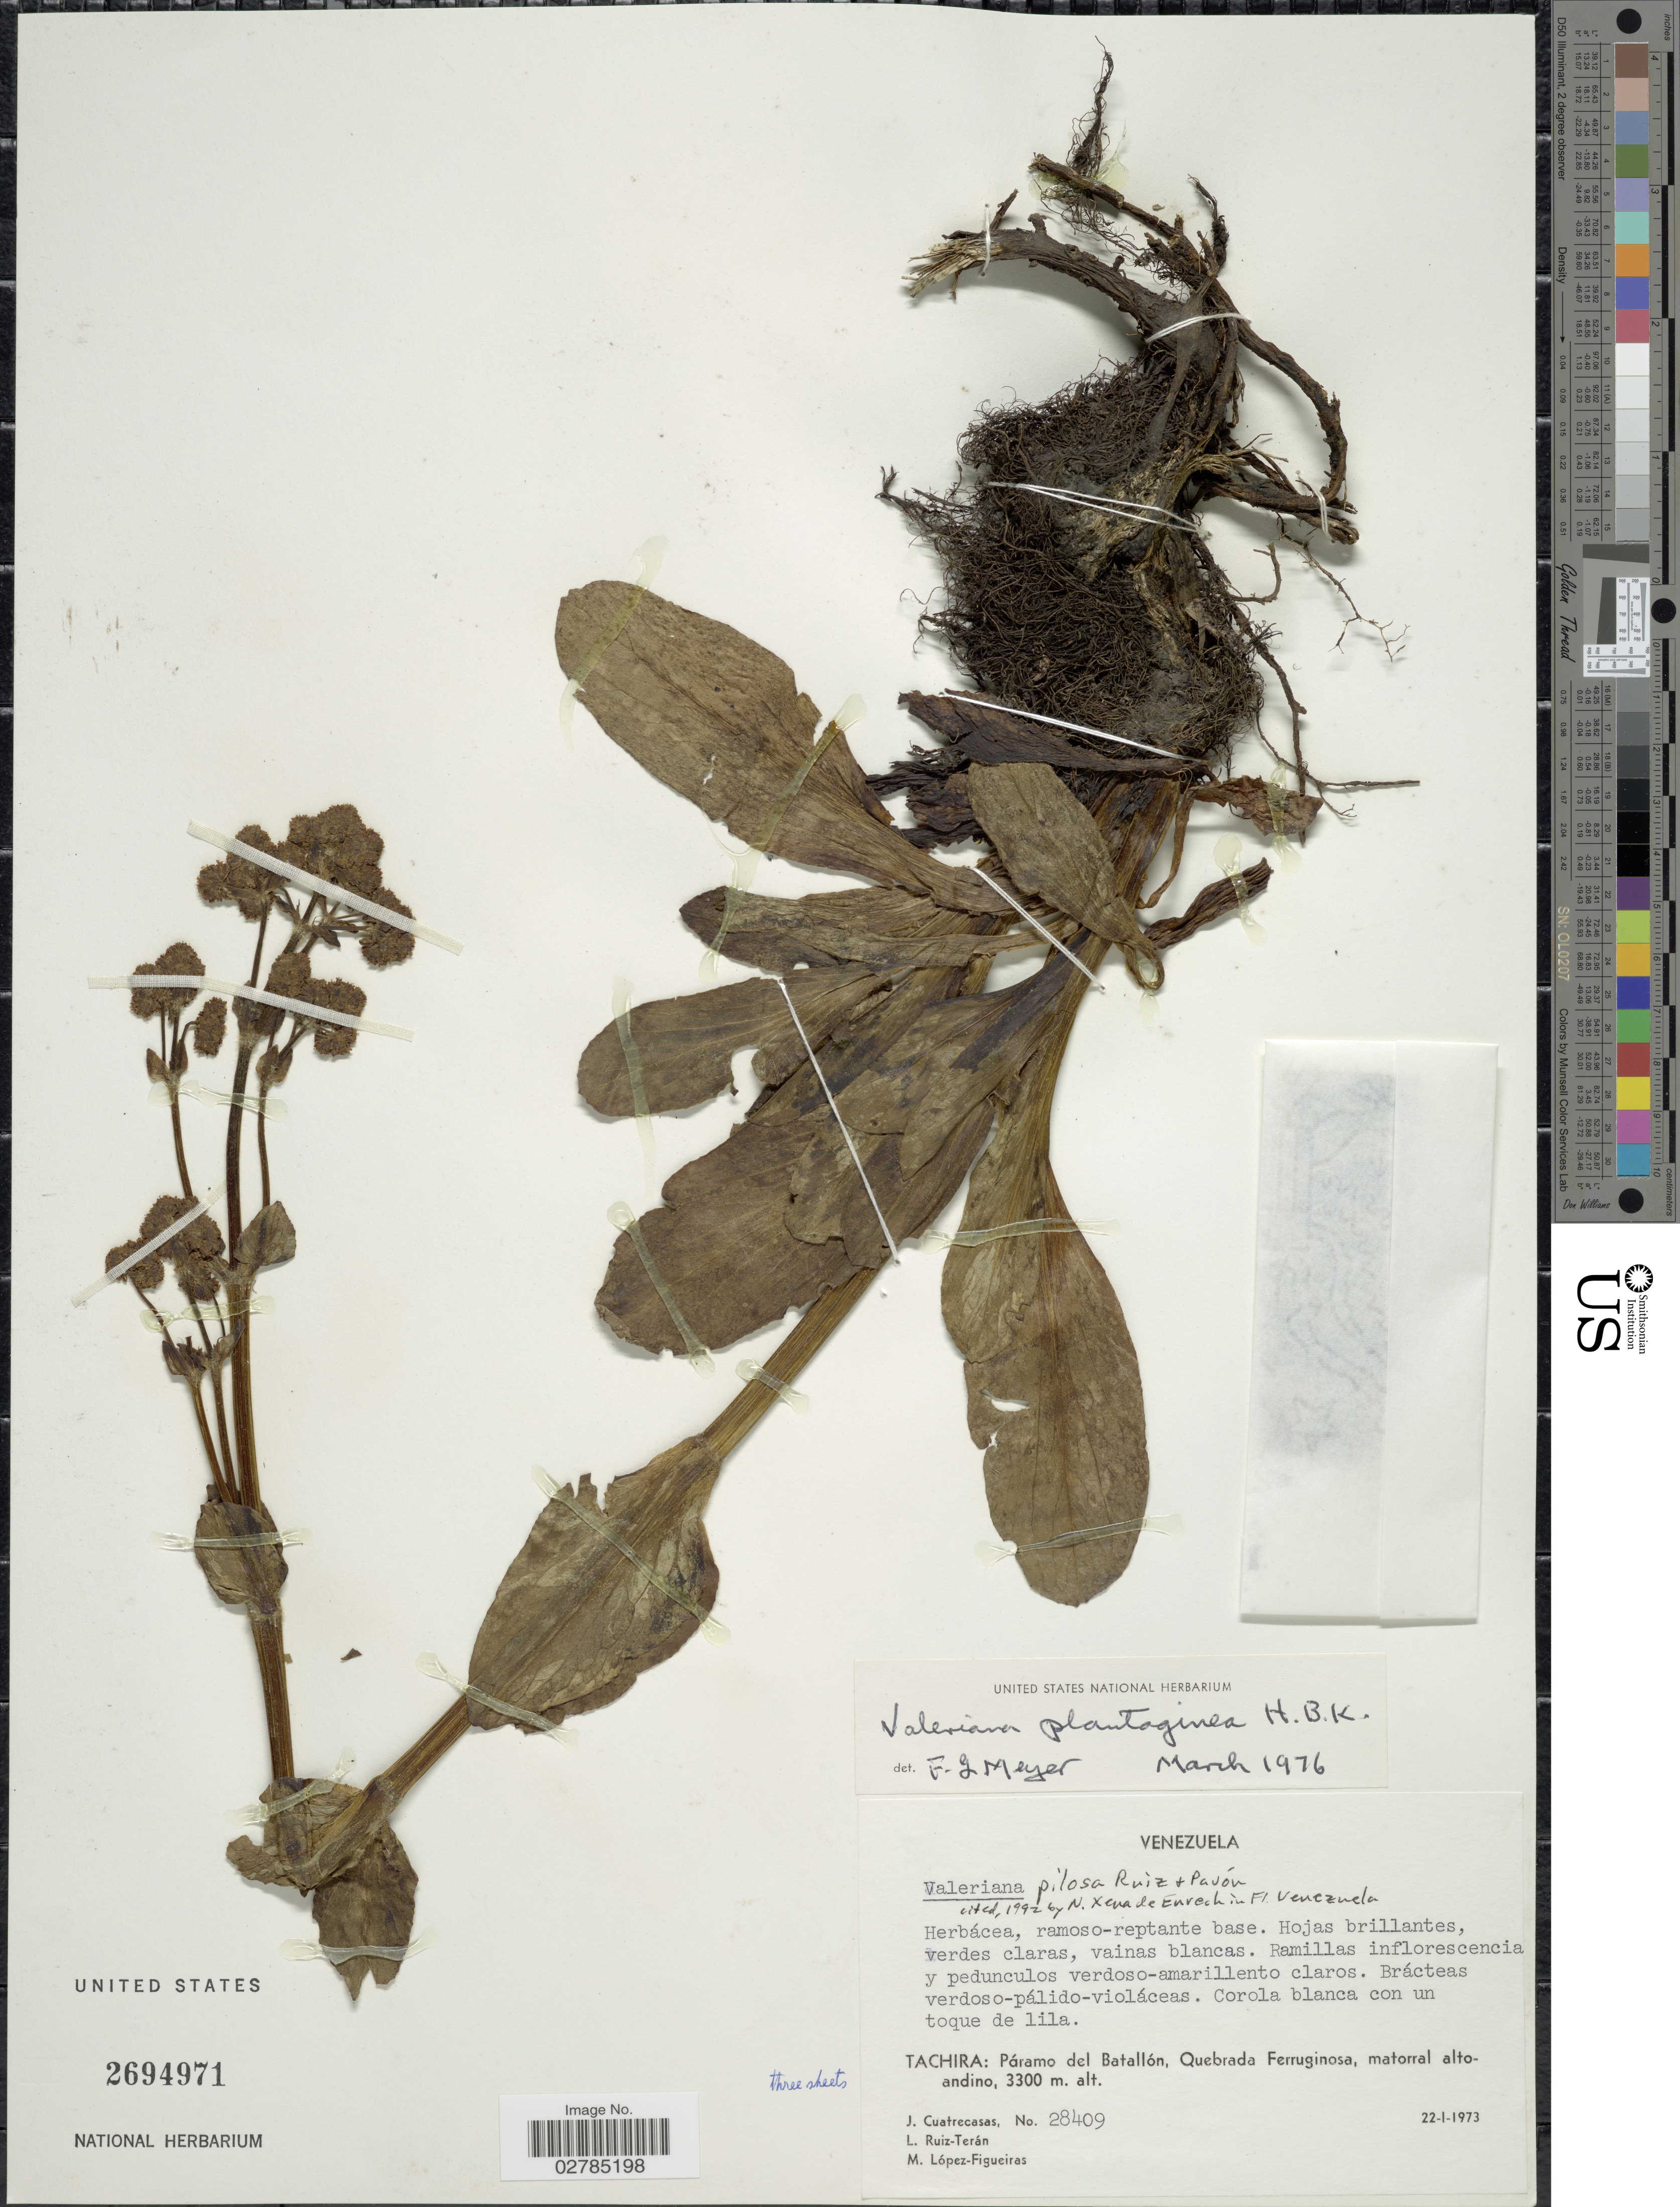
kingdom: Plantae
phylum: Tracheophyta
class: Magnoliopsida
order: Dipsacales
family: Caprifoliaceae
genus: Valeriana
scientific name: Valeriana plantaginea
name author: Kunth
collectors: J. Cuatrecasas, L. E. Ruíz-Terán & M. López Figueiras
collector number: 28409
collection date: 1973-01-22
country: Venezuela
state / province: Tachira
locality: Páramo del Batallón, Quebrada Ferruginosa, matorral altoandino.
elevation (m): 3300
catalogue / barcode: US 2694971